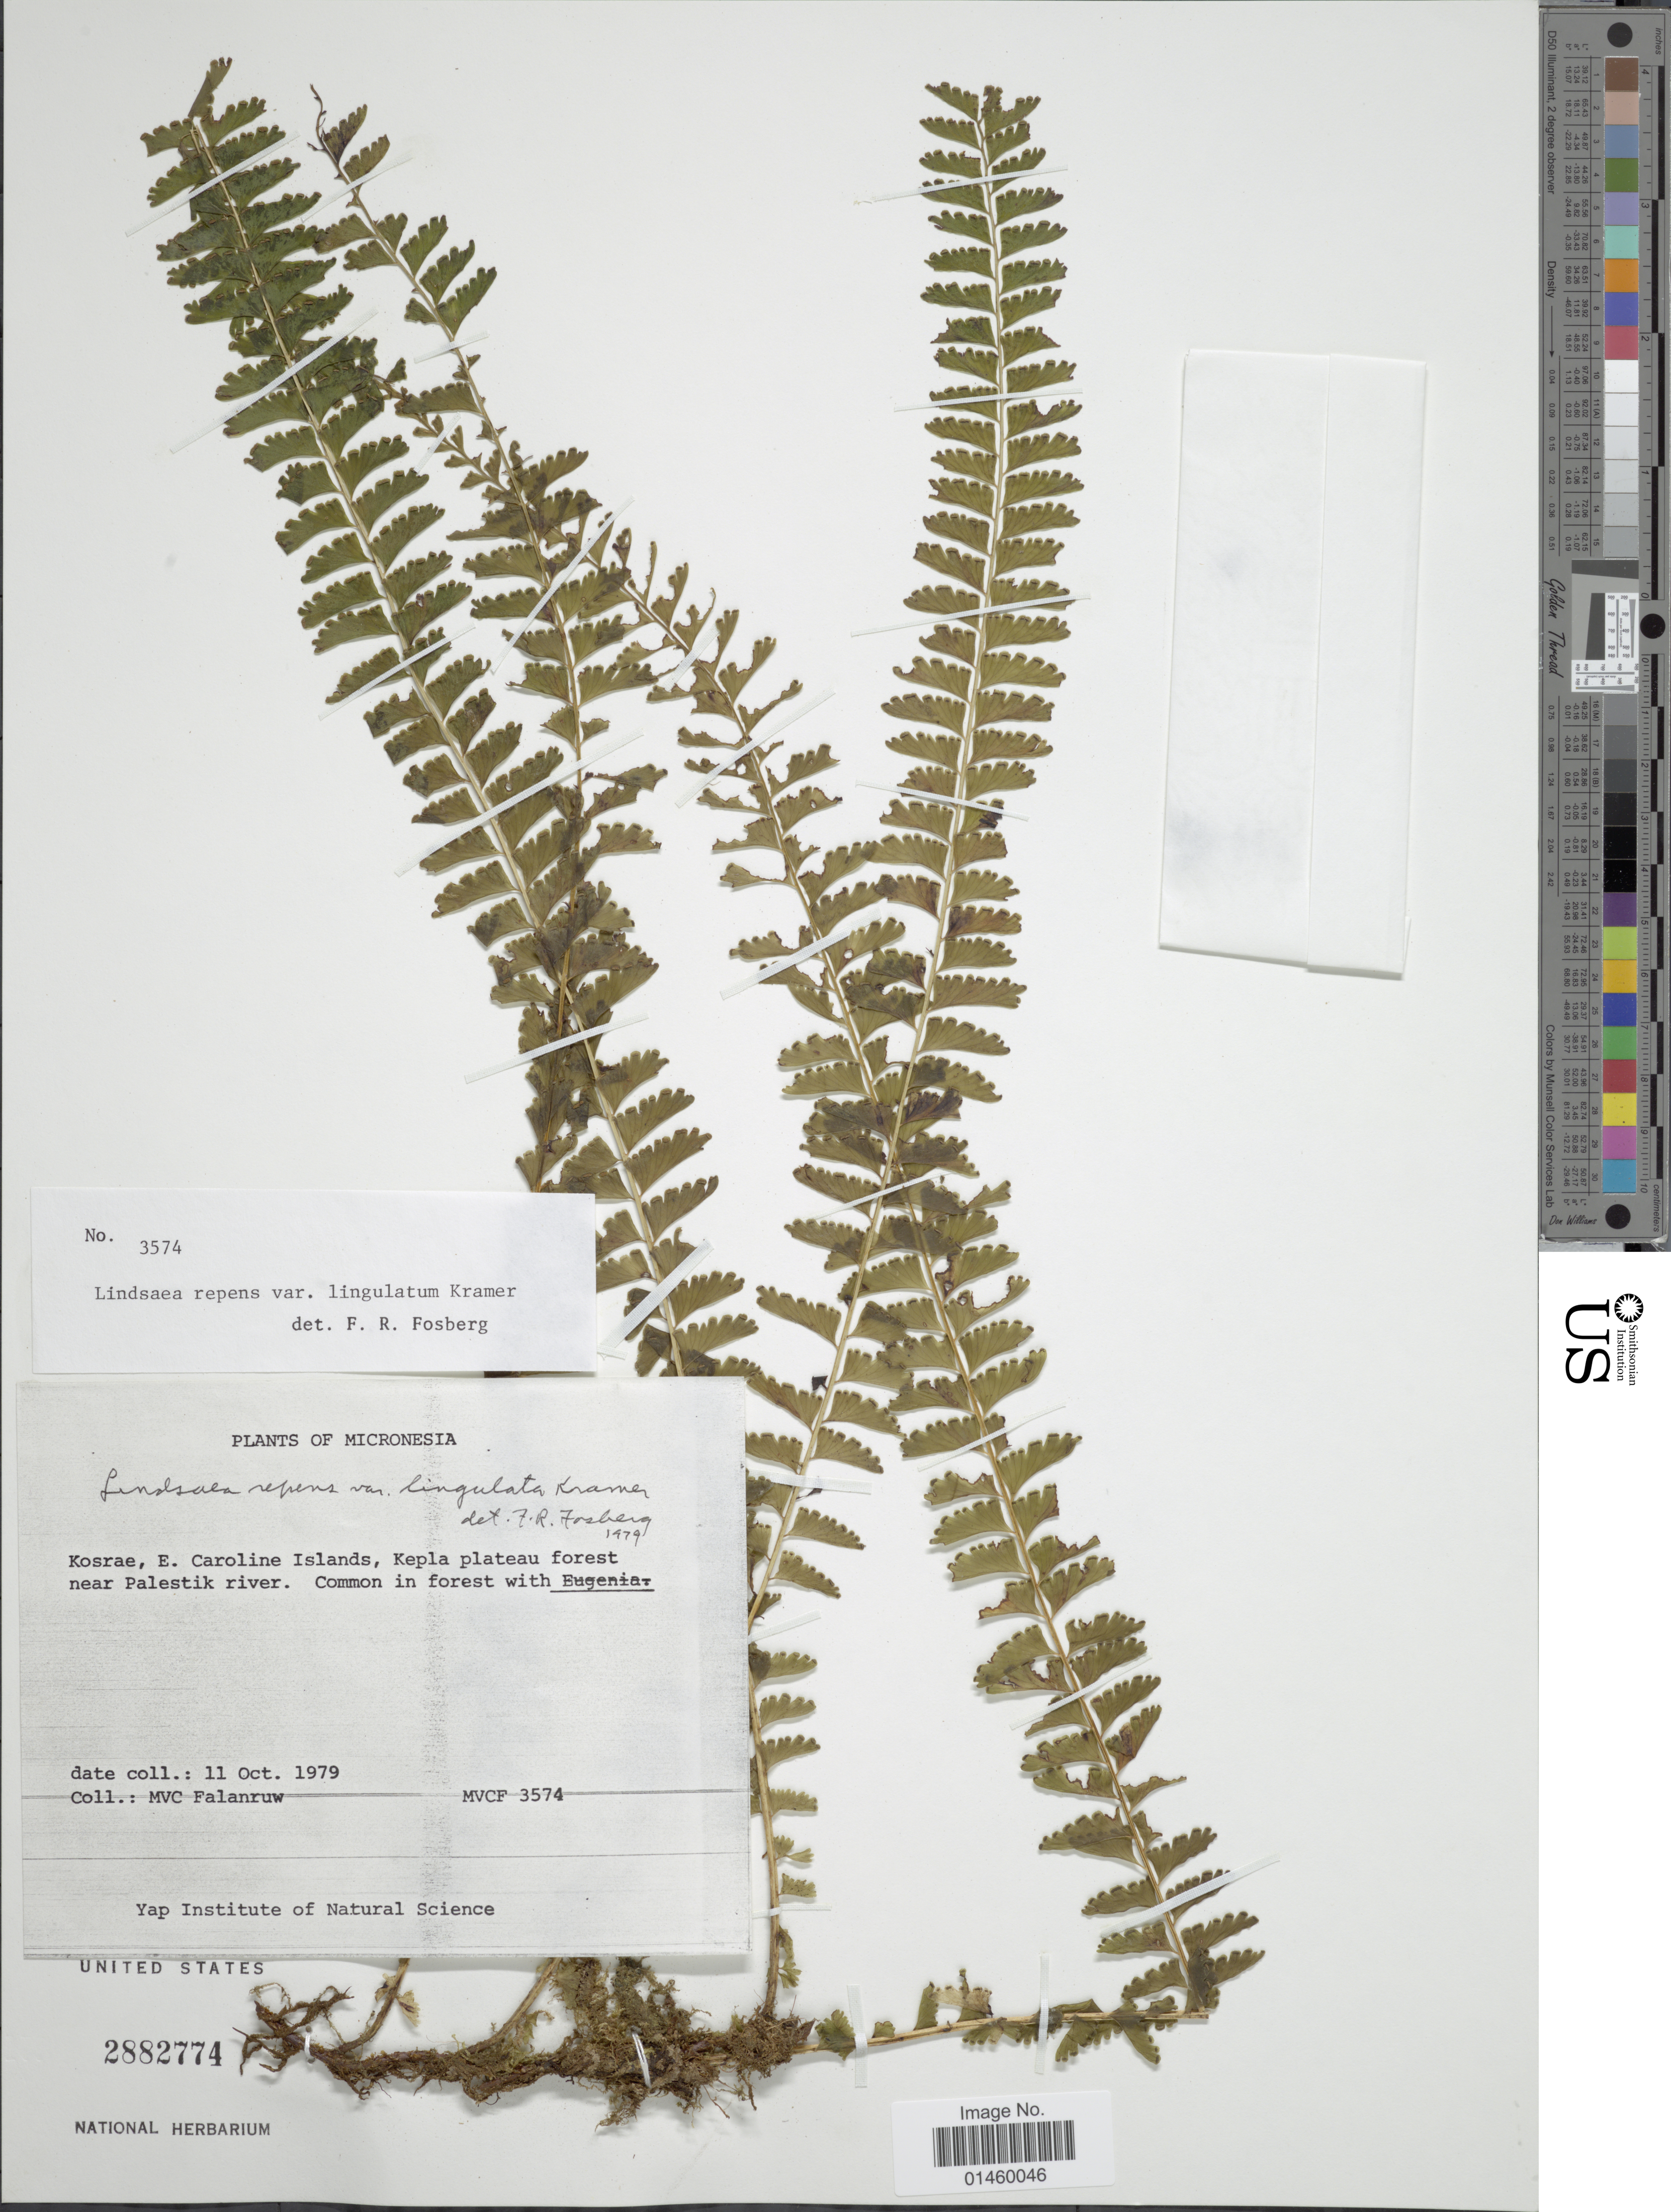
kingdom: Plantae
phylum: Tracheophyta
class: Polypodiopsida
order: Polypodiales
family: Lindsaeaceae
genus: Lindsaea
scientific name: Lindsaea repens var. lingulata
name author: K.U. Kramer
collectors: M. V. Falanruw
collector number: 3574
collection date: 1979-10-11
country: Micronesia, Federated States of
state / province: Kosrae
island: Kosrae [Kusaie]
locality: Micronesia. E. Caroline Islands, Kepla plateau forest, near Palestik river.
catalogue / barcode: US 2882774